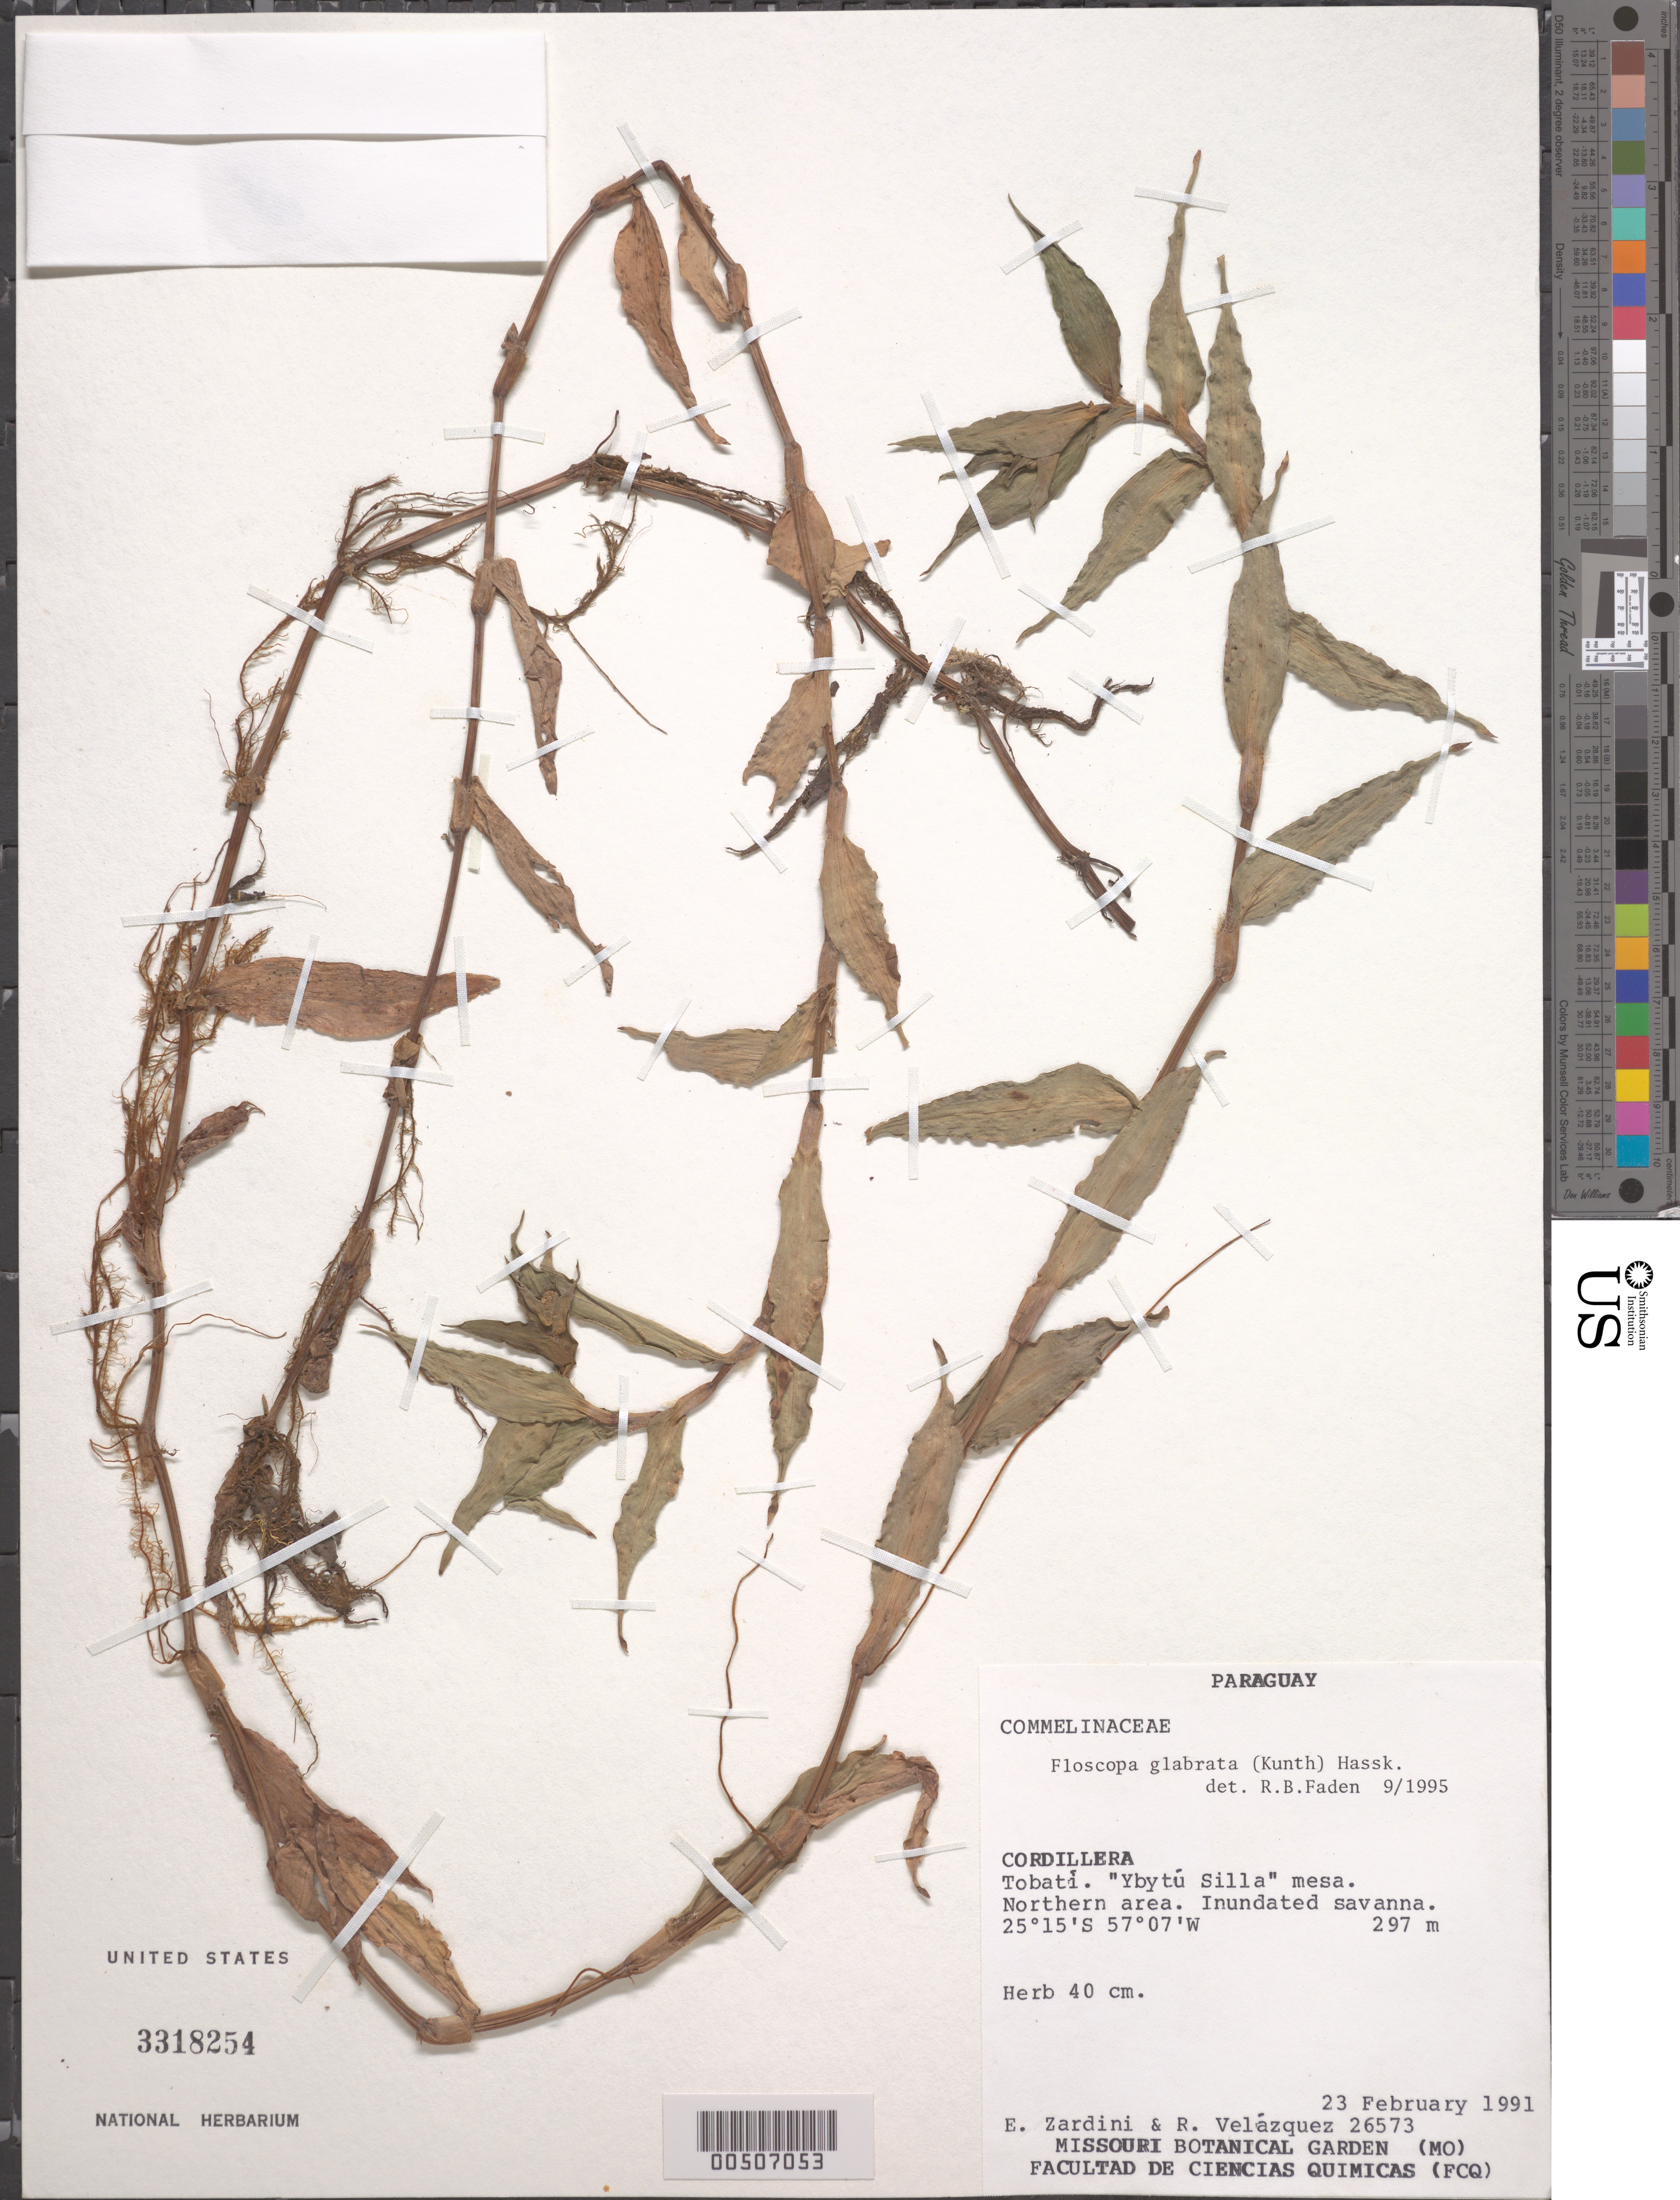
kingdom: Plantae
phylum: Tracheophyta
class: Liliopsida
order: Commelinales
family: Commelinaceae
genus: Floscopa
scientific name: Floscopa glabrata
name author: (Kunth) Hassk.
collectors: E. M. Zardini & R. Velasquez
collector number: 26573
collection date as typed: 23 Feb 1991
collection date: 1991-02-23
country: Paraguay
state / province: Cordillera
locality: Tobati, ybytu silla mesa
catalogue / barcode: US 3318254